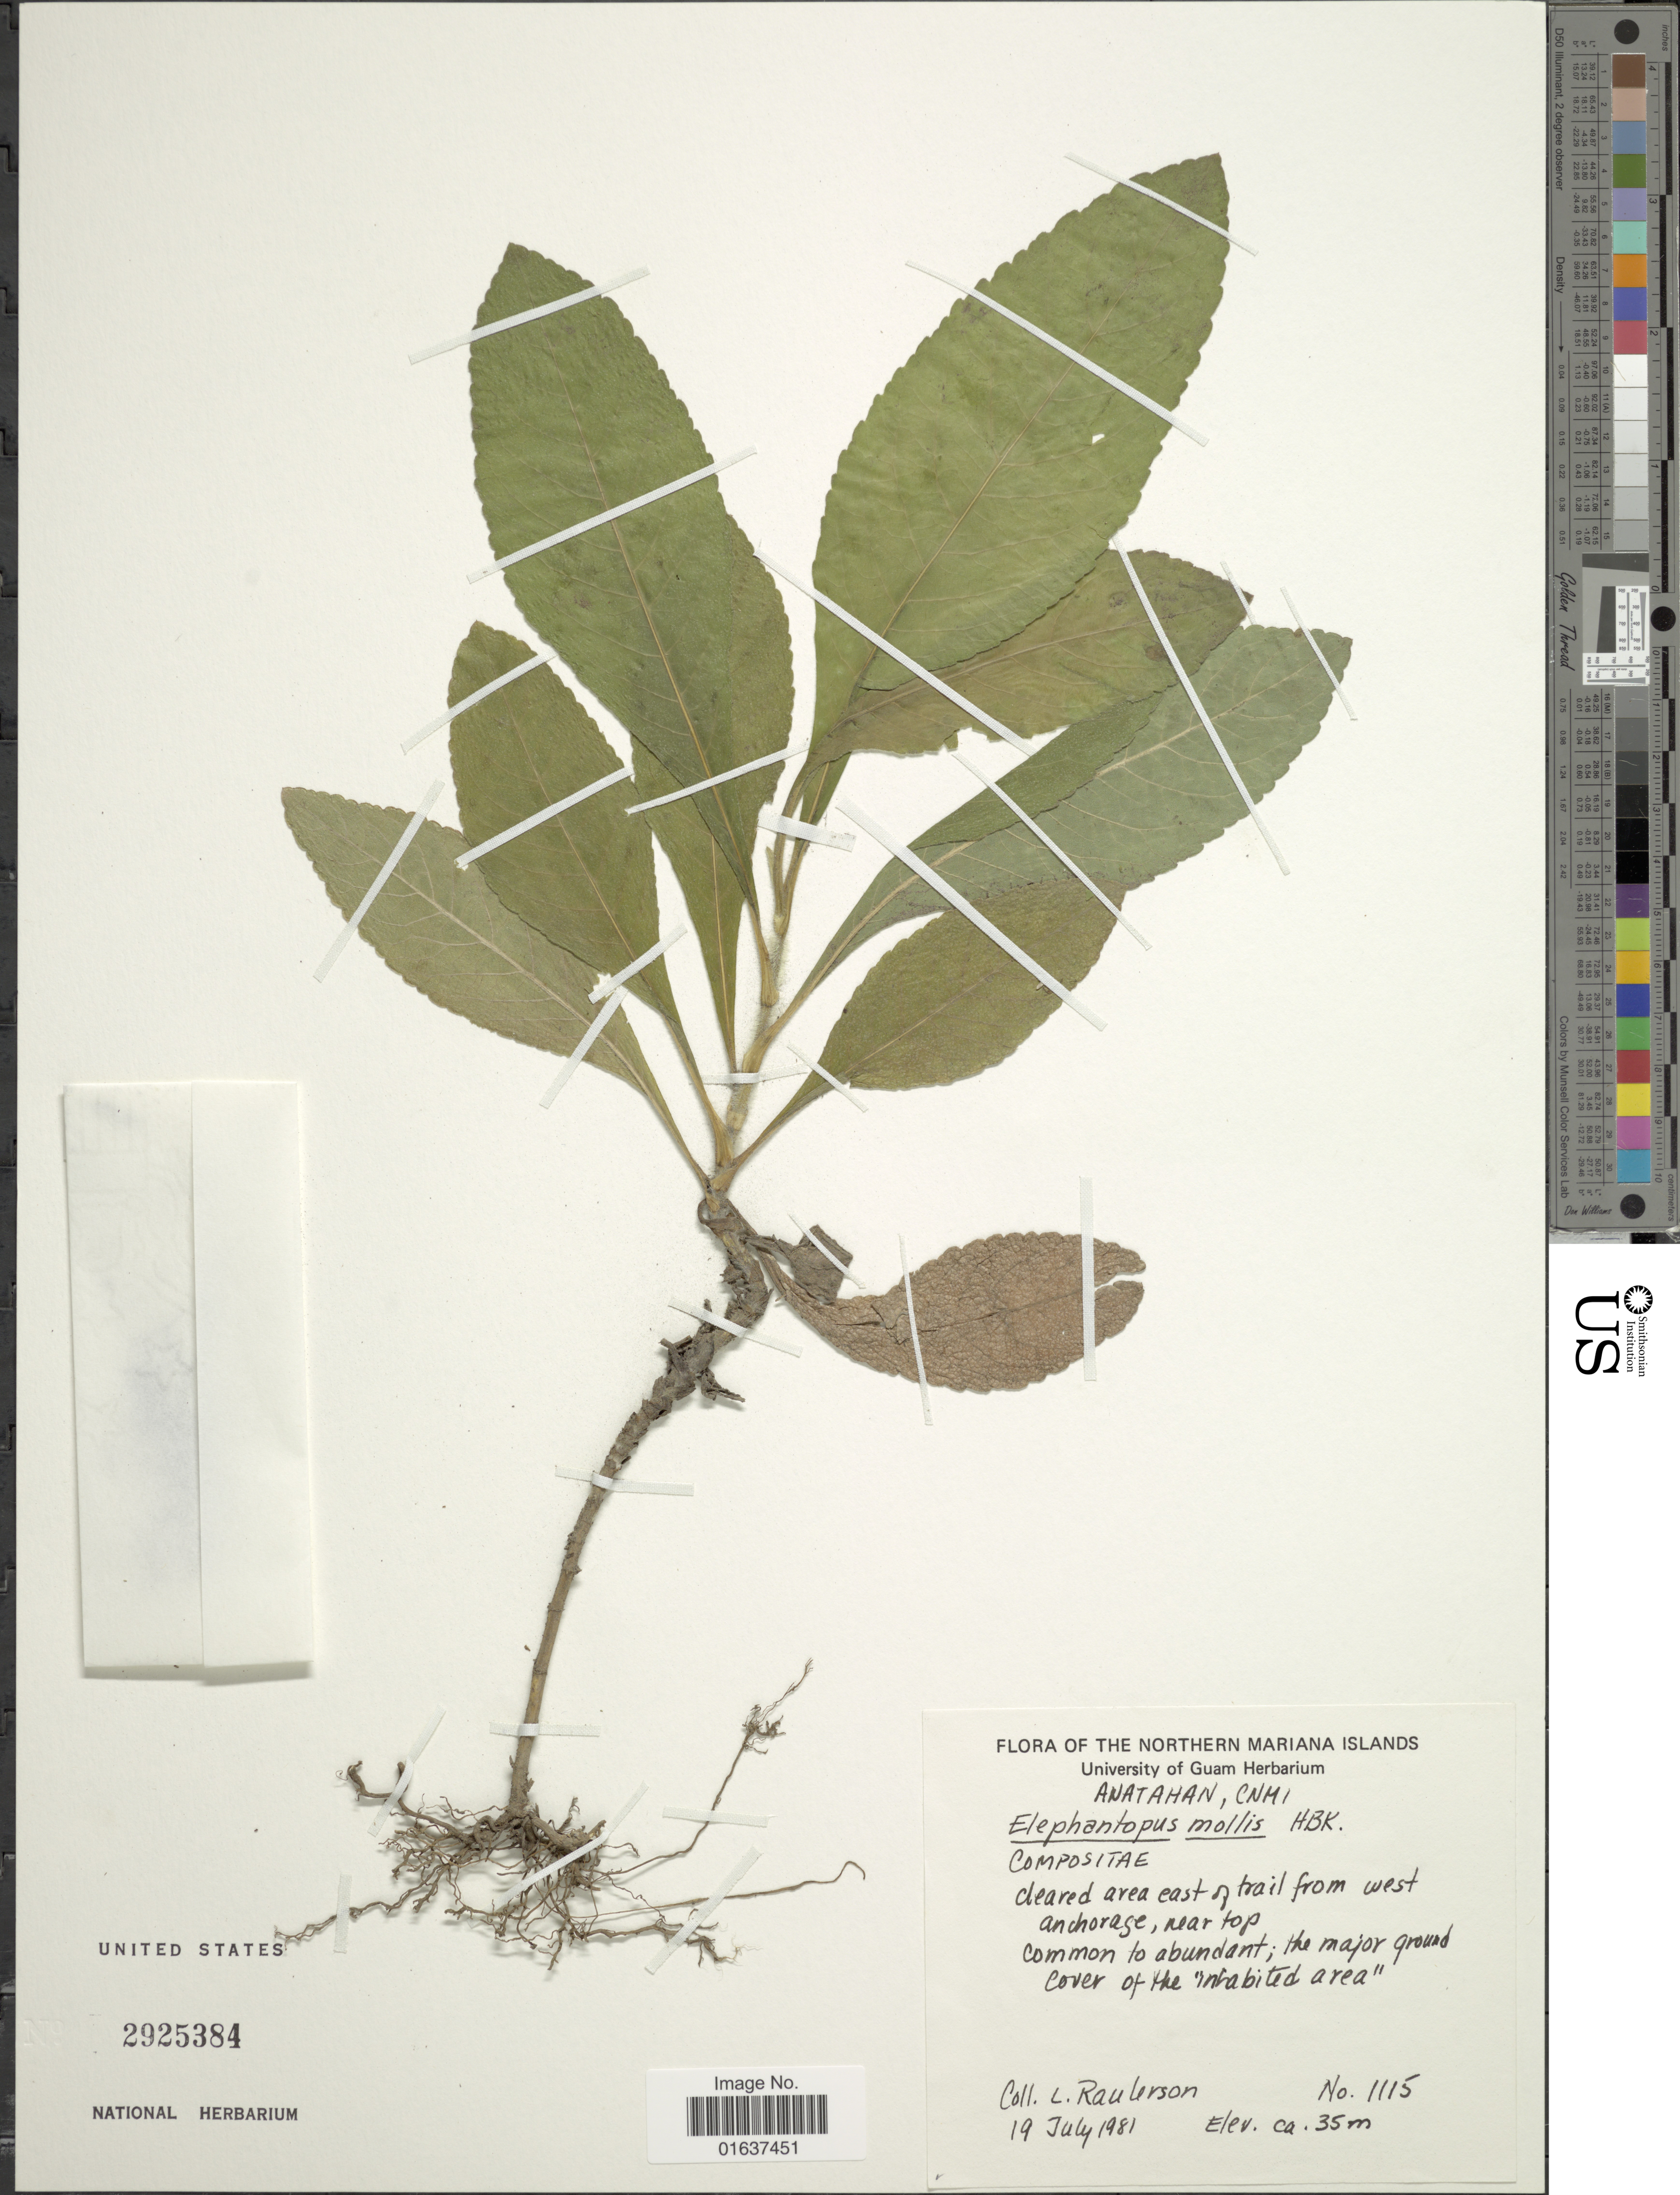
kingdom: Plantae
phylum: Tracheophyta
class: Magnoliopsida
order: Asterales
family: Asteraceae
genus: Elephantopus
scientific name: Elephantopus mollis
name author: Kunth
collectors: L. Raulerson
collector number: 1115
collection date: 1981-07-19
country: Northern Mariana Islands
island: Anatahan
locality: The Northern Mariana Islands. Anatahan, CNMI. cleared area east of trail from west anchorage, near top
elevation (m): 35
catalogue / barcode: US 2925384